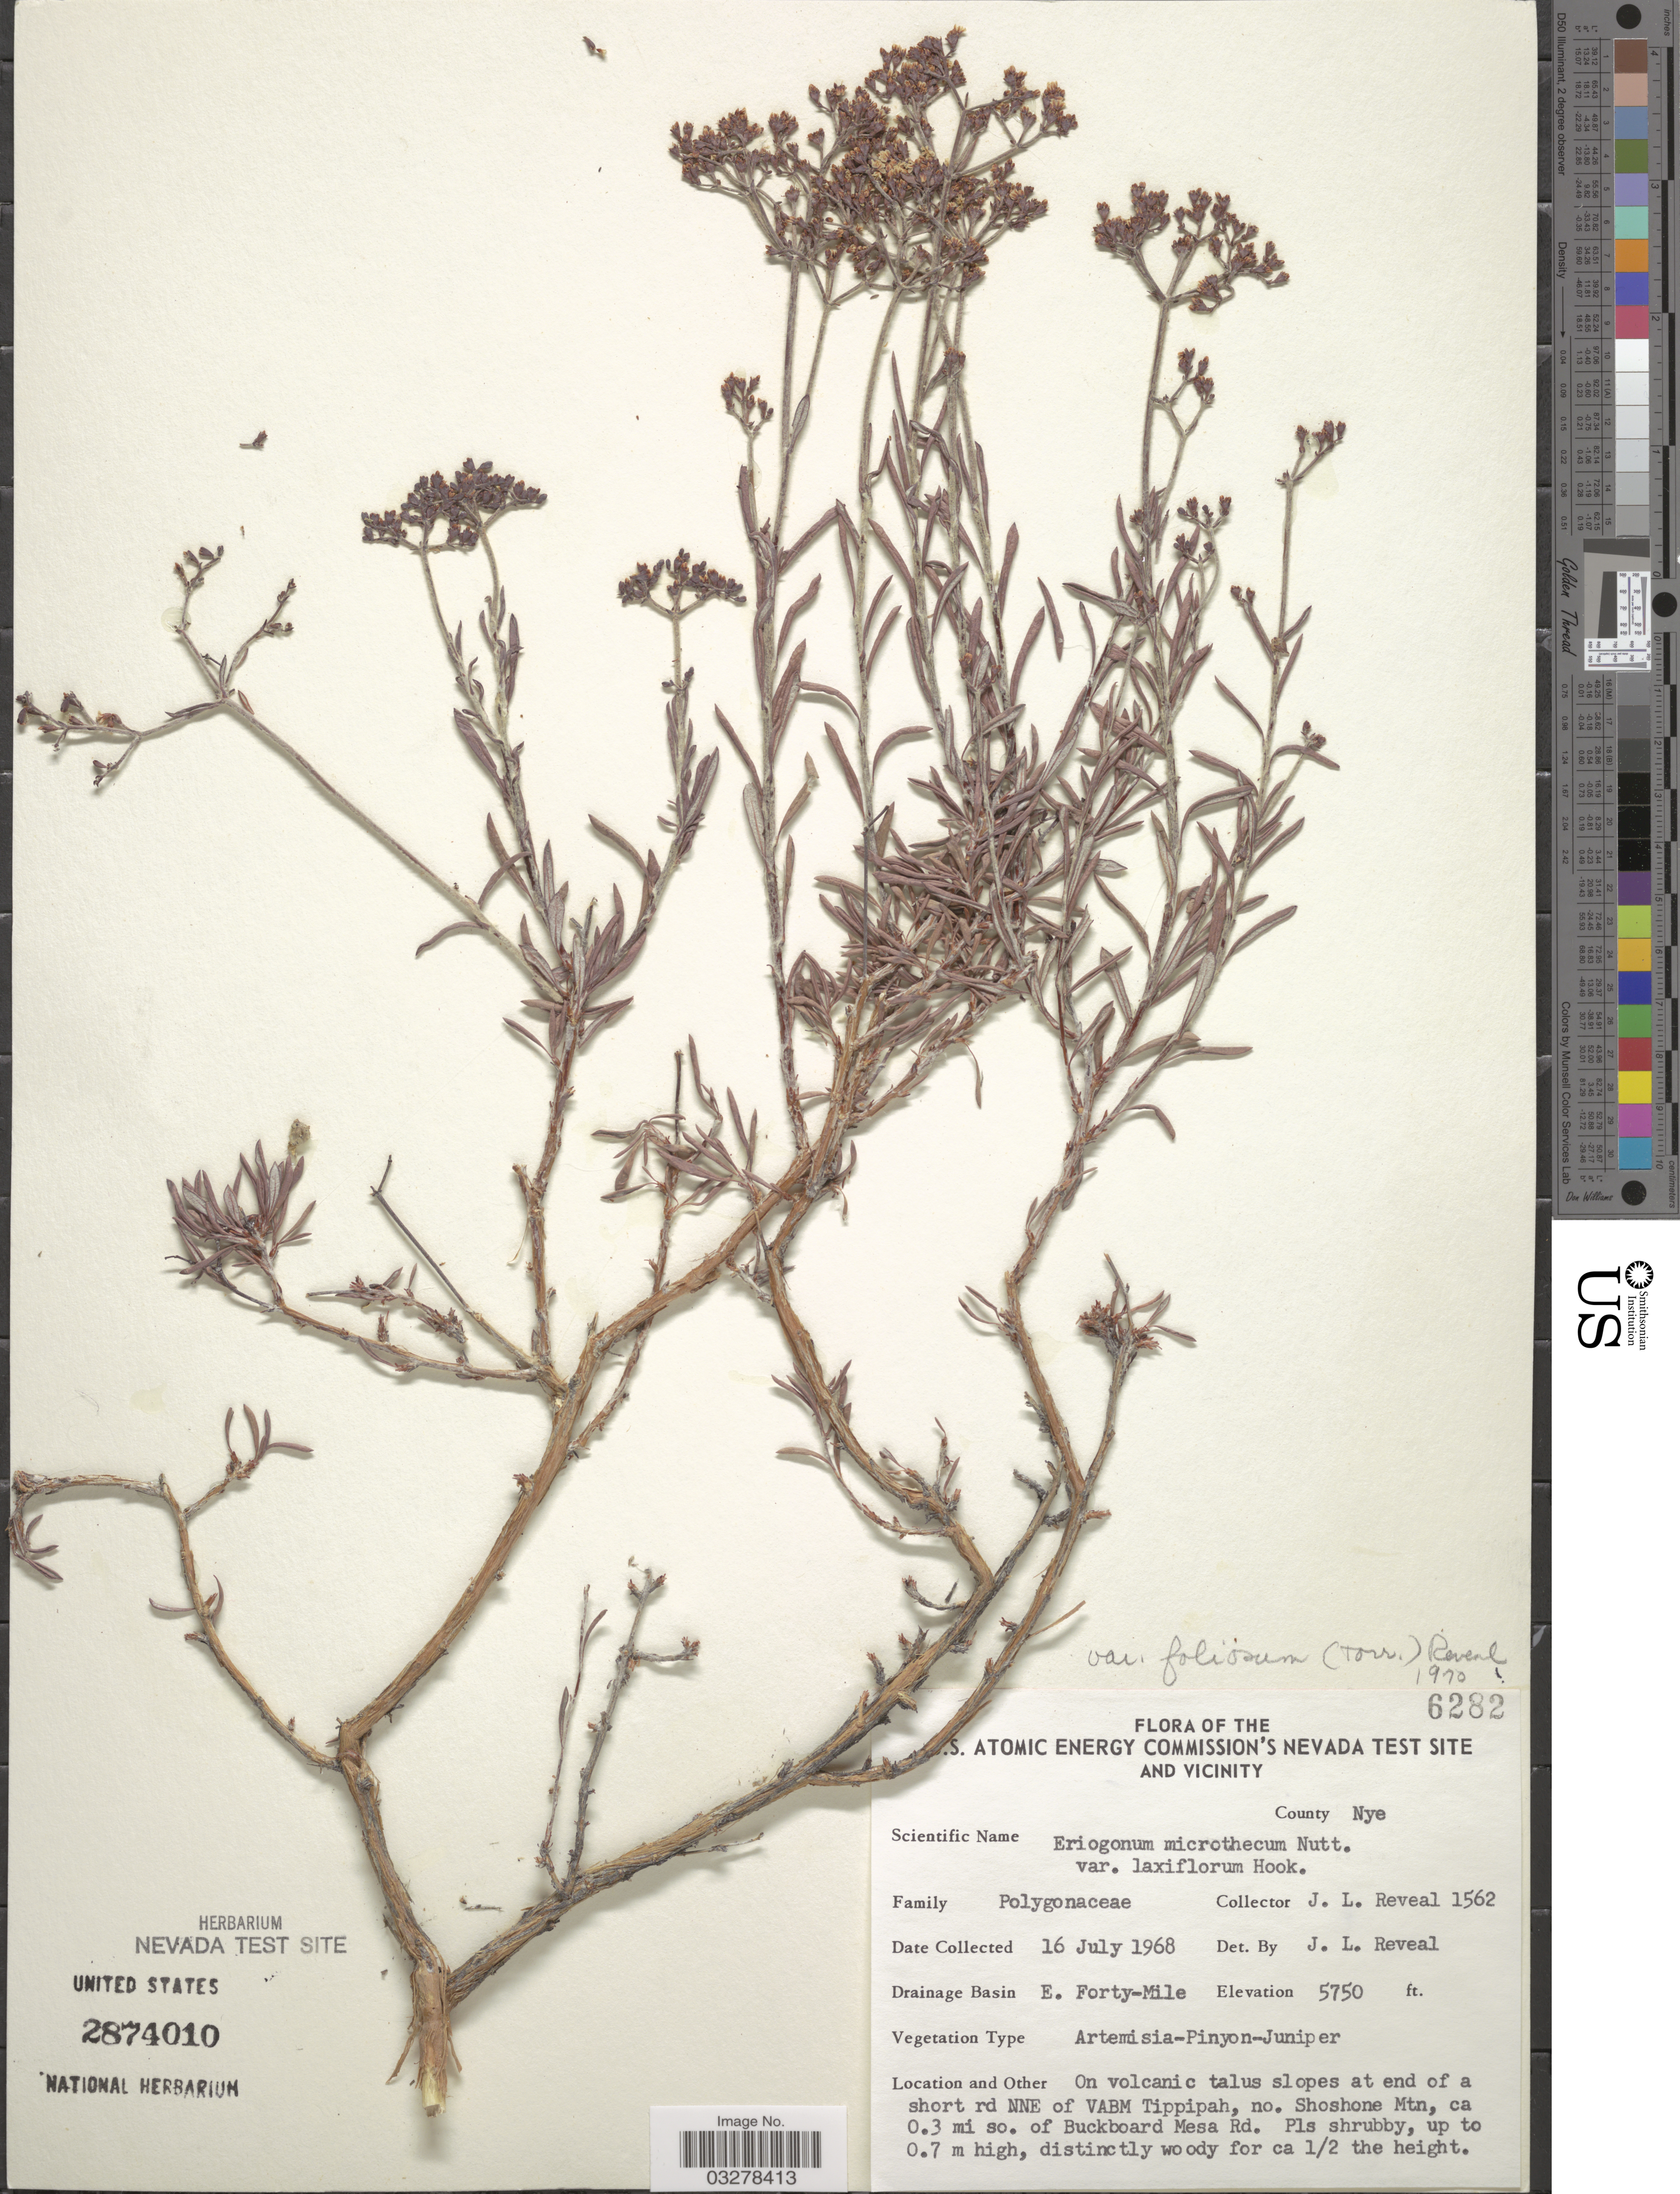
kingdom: Plantae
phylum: Tracheophyta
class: Magnoliopsida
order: Caryophyllales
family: Polygonaceae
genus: Eriogonum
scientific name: Eriogonum microtheca var. foliosum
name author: (Torr. & A. Gray) Reveal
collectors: J. L. Reveal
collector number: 1562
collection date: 1968-07-16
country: United States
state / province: Nevada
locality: U.S. Atomic Energy Commission's Nevada Test Site and Vicinity. County Nye. Drainage Basin E. Forty-Mile. At end of a short rd NNE of VABM Tippipah, no. Shoshone Mtn, ca 0.3 mi so. of Buckboard Mesa Rd .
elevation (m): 1753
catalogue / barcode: US 2874010